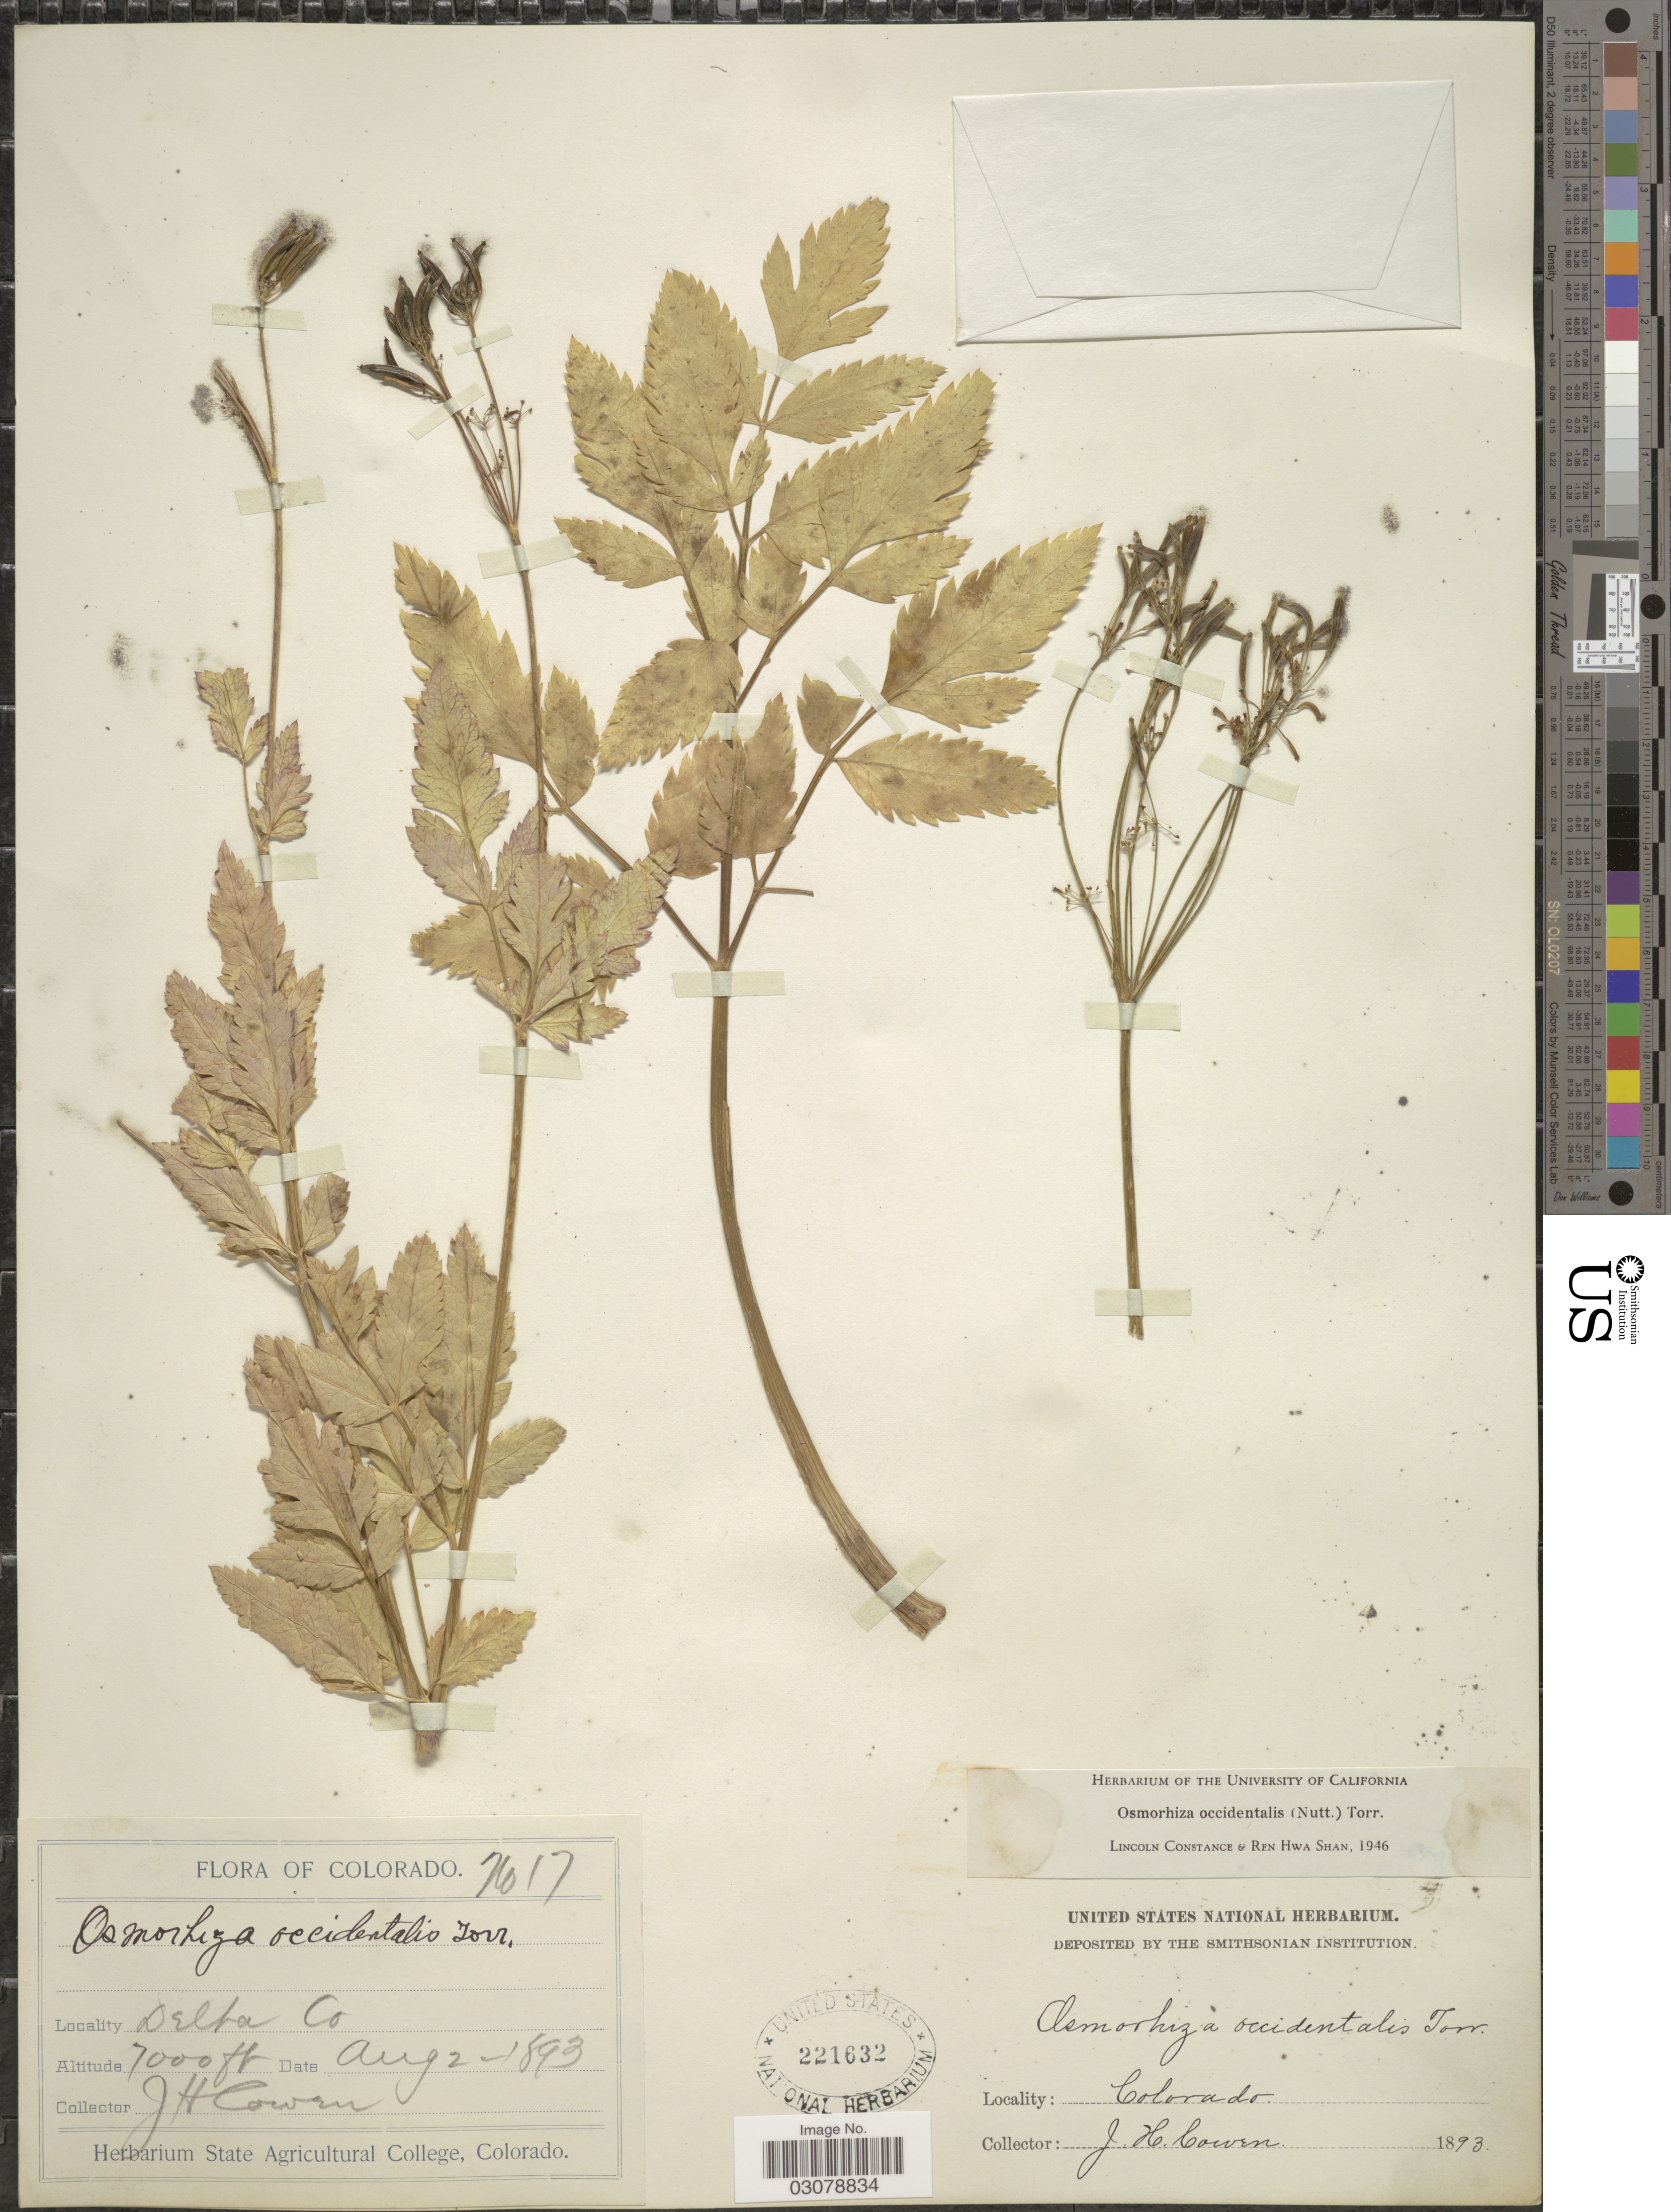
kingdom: Plantae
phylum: Tracheophyta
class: Magnoliopsida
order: Apiales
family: Apiaceae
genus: Osmorhiza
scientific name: Osmorhiza occidentalis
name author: (Nutt.) Torr.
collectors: J. H. Cowen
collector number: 7617*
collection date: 1893-08-02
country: United States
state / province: Colorado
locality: Delta Co.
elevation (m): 2134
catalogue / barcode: US 221632